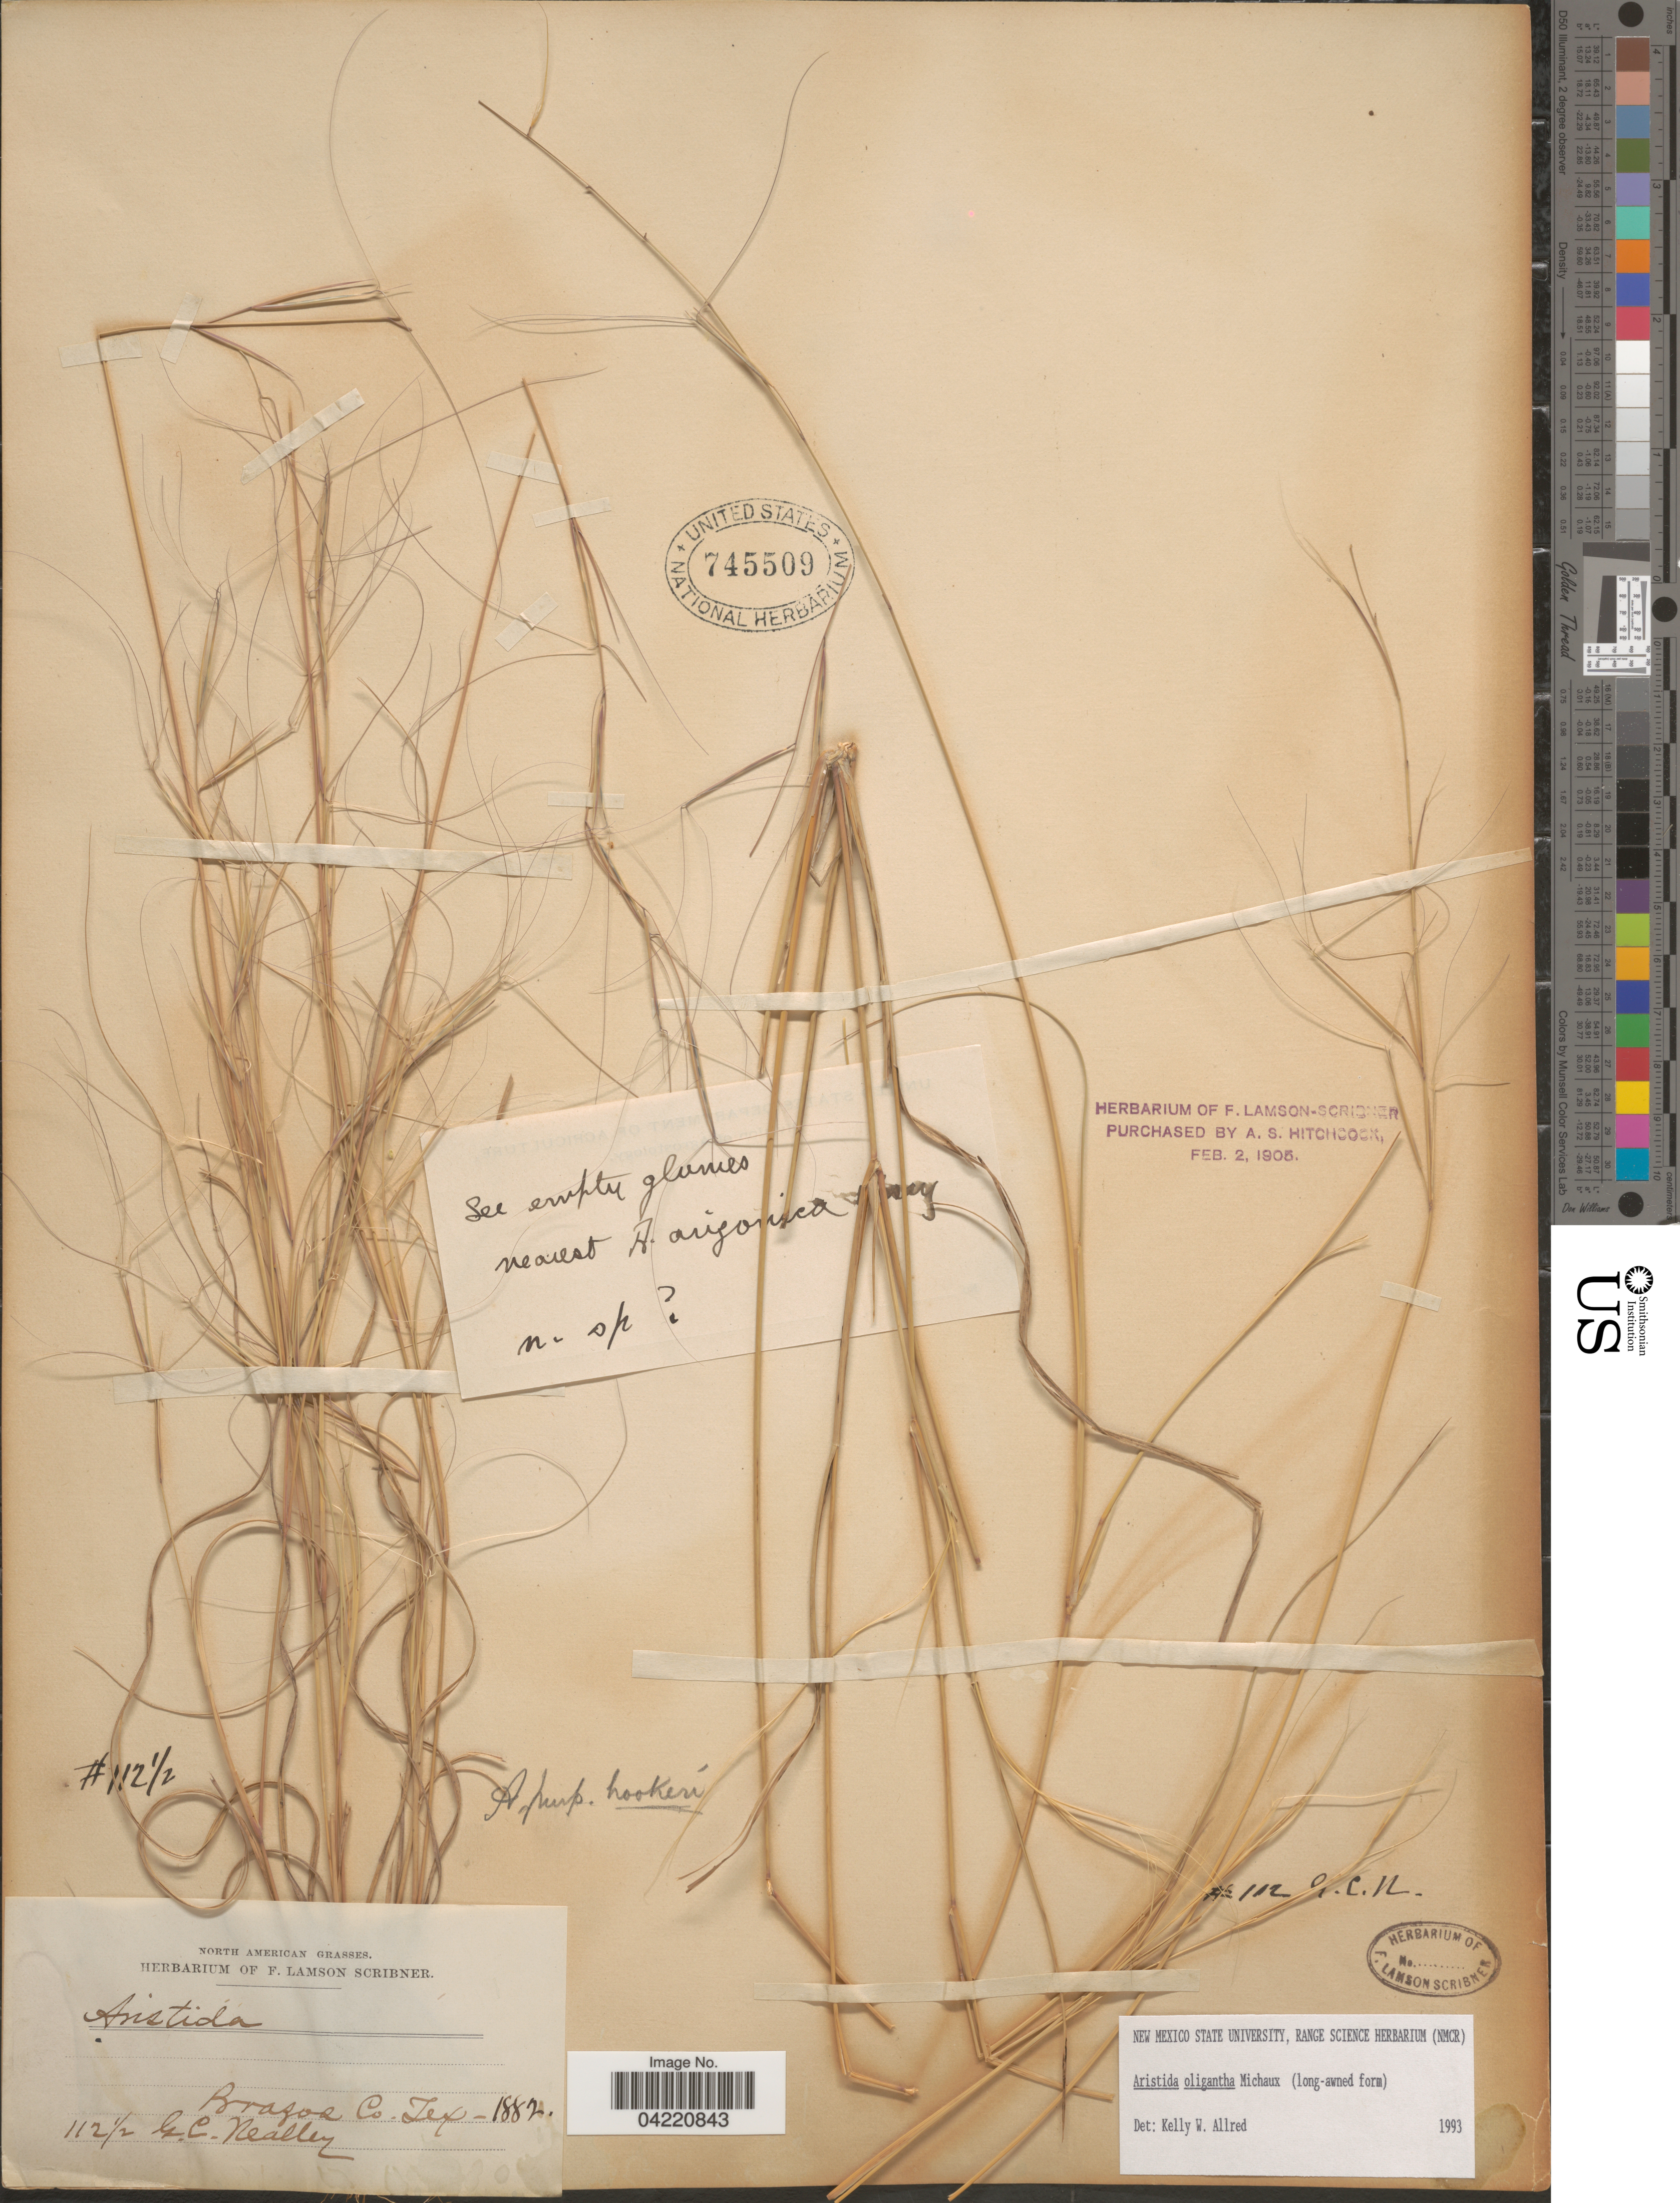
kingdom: Plantae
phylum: Tracheophyta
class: Liliopsida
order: Poales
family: Poaceae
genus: Aristida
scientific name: Aristida oligantha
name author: Michx.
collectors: G. C. Nealley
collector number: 112½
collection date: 1887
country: United States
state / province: Texas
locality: Brazos Co.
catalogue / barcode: US 745509